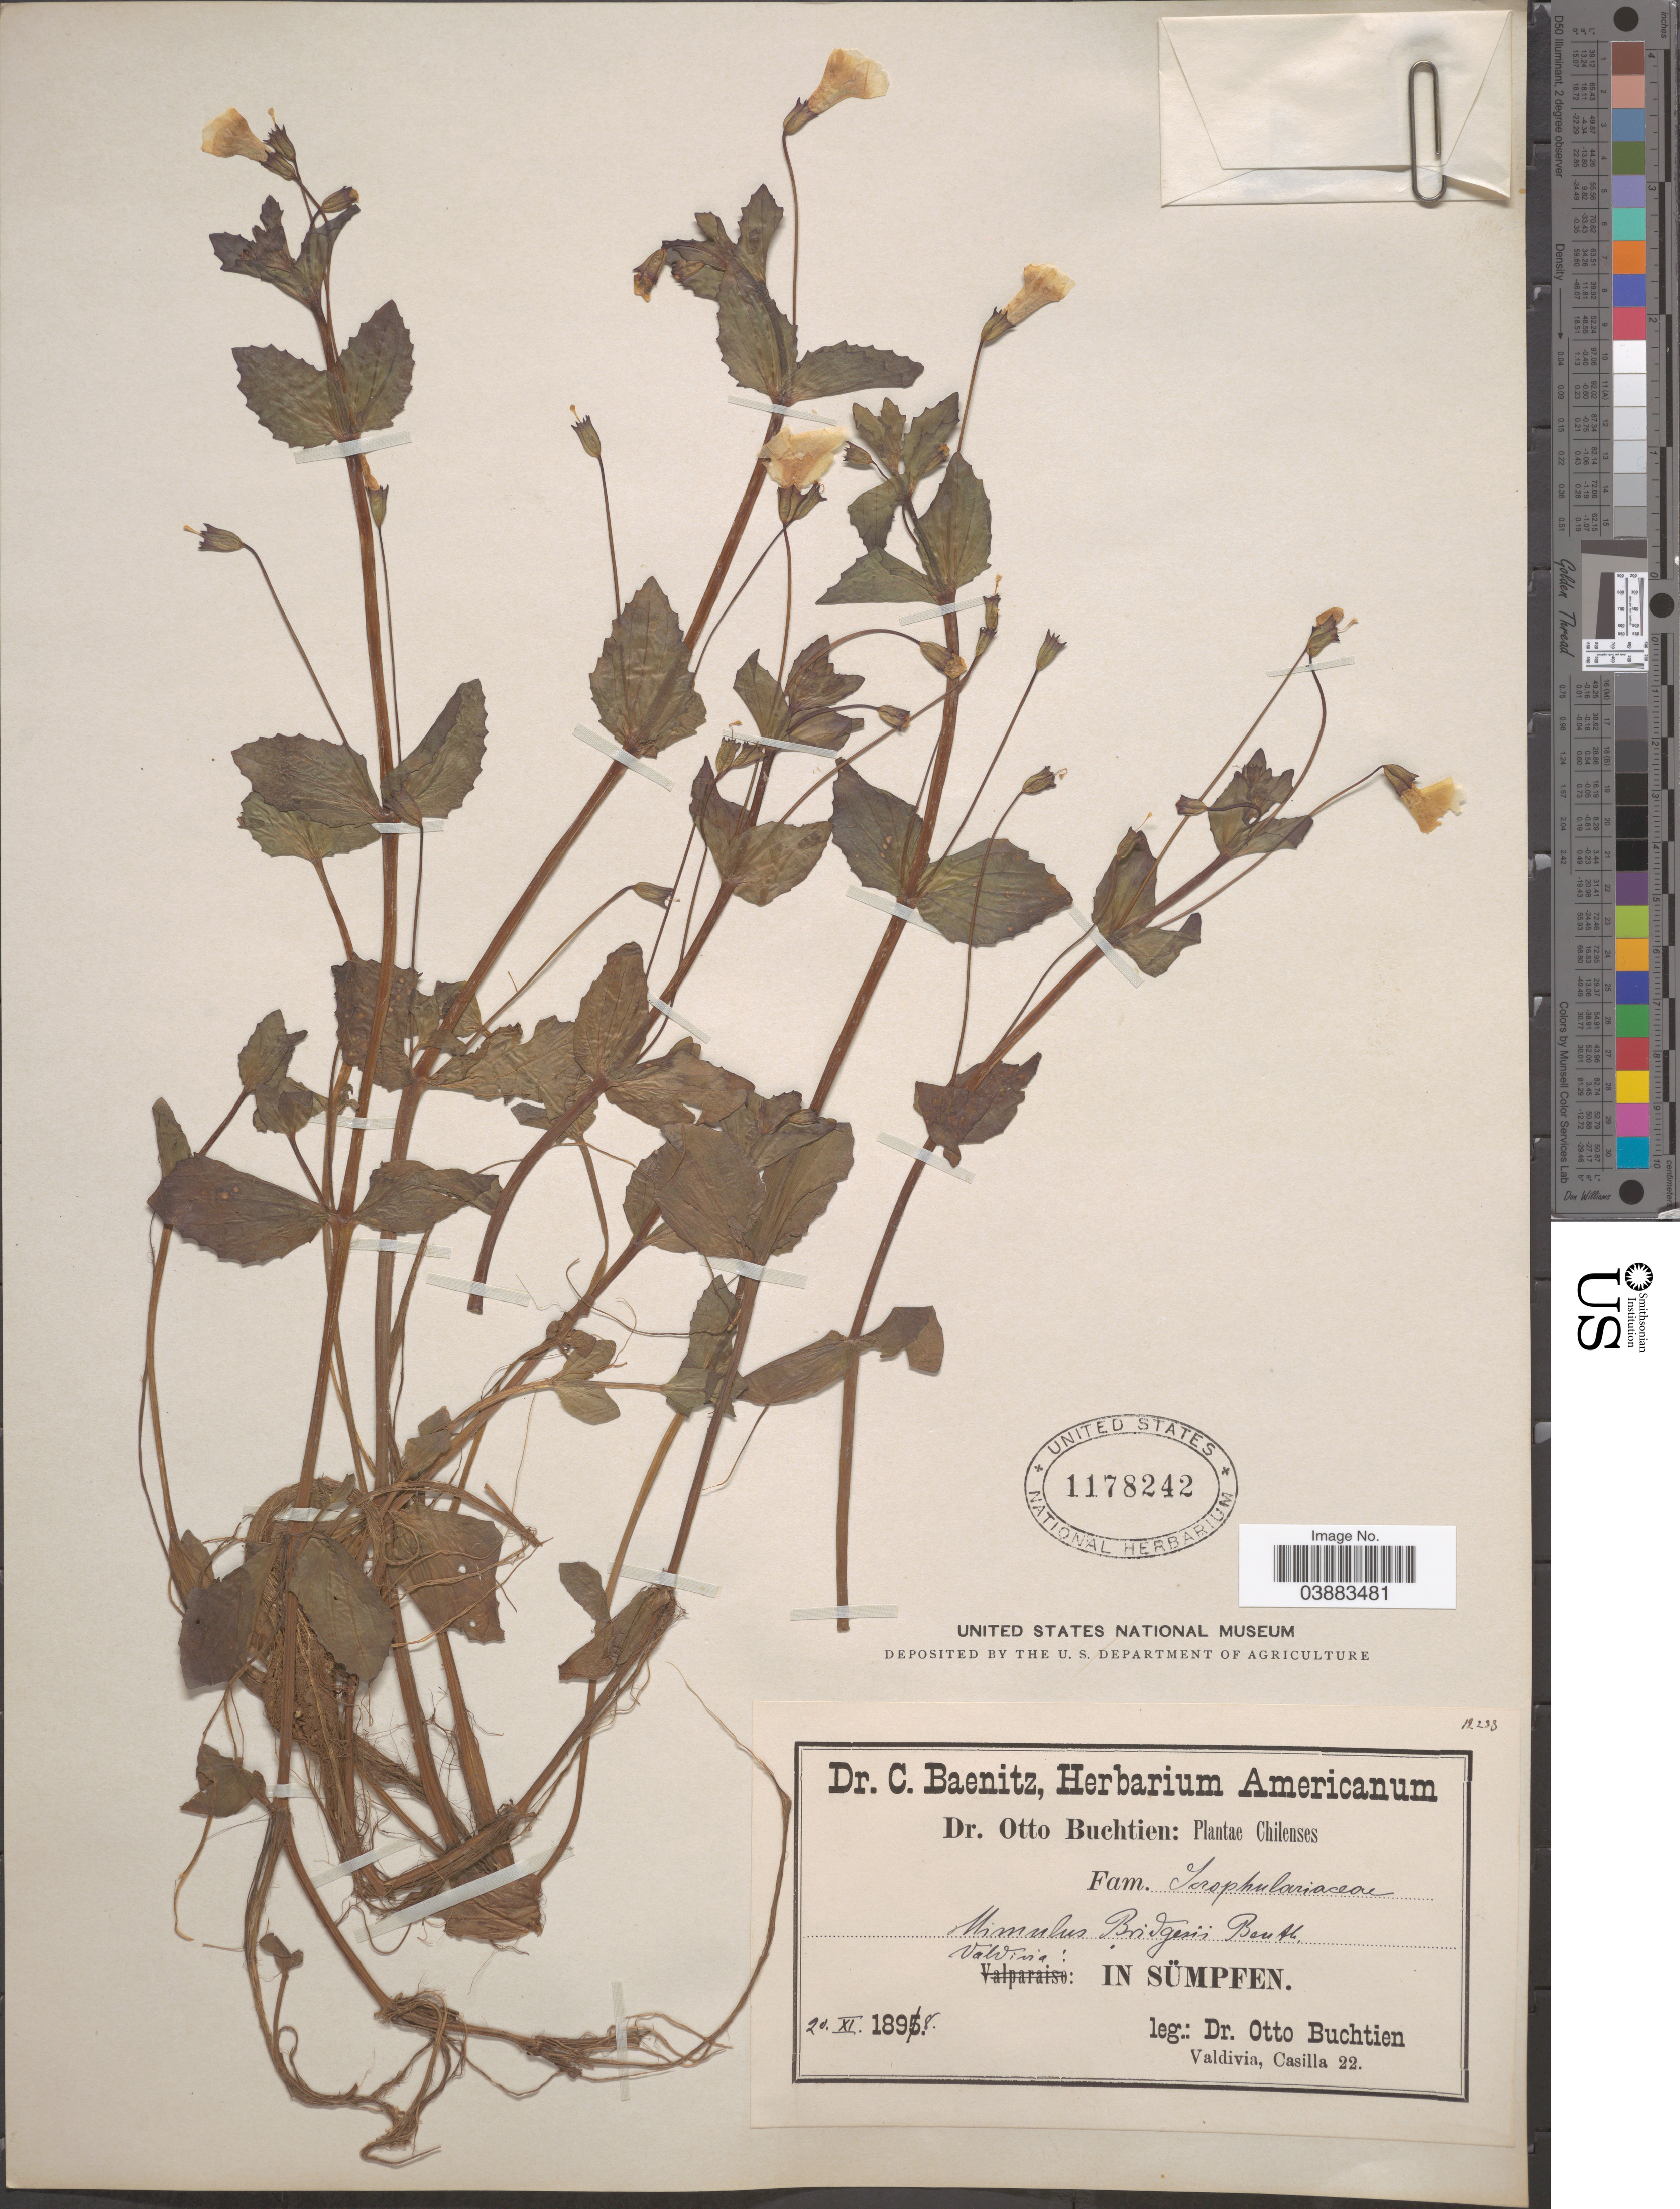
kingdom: Plantae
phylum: Tracheophyta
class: Magnoliopsida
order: Lamiales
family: Phrymaceae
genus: Mimulus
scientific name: Mimulus bridgesii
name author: Clos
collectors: O. Buchtien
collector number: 12233*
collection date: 1898-11-20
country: Chile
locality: Valdivia: In Sümpfen.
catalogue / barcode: US 1178242